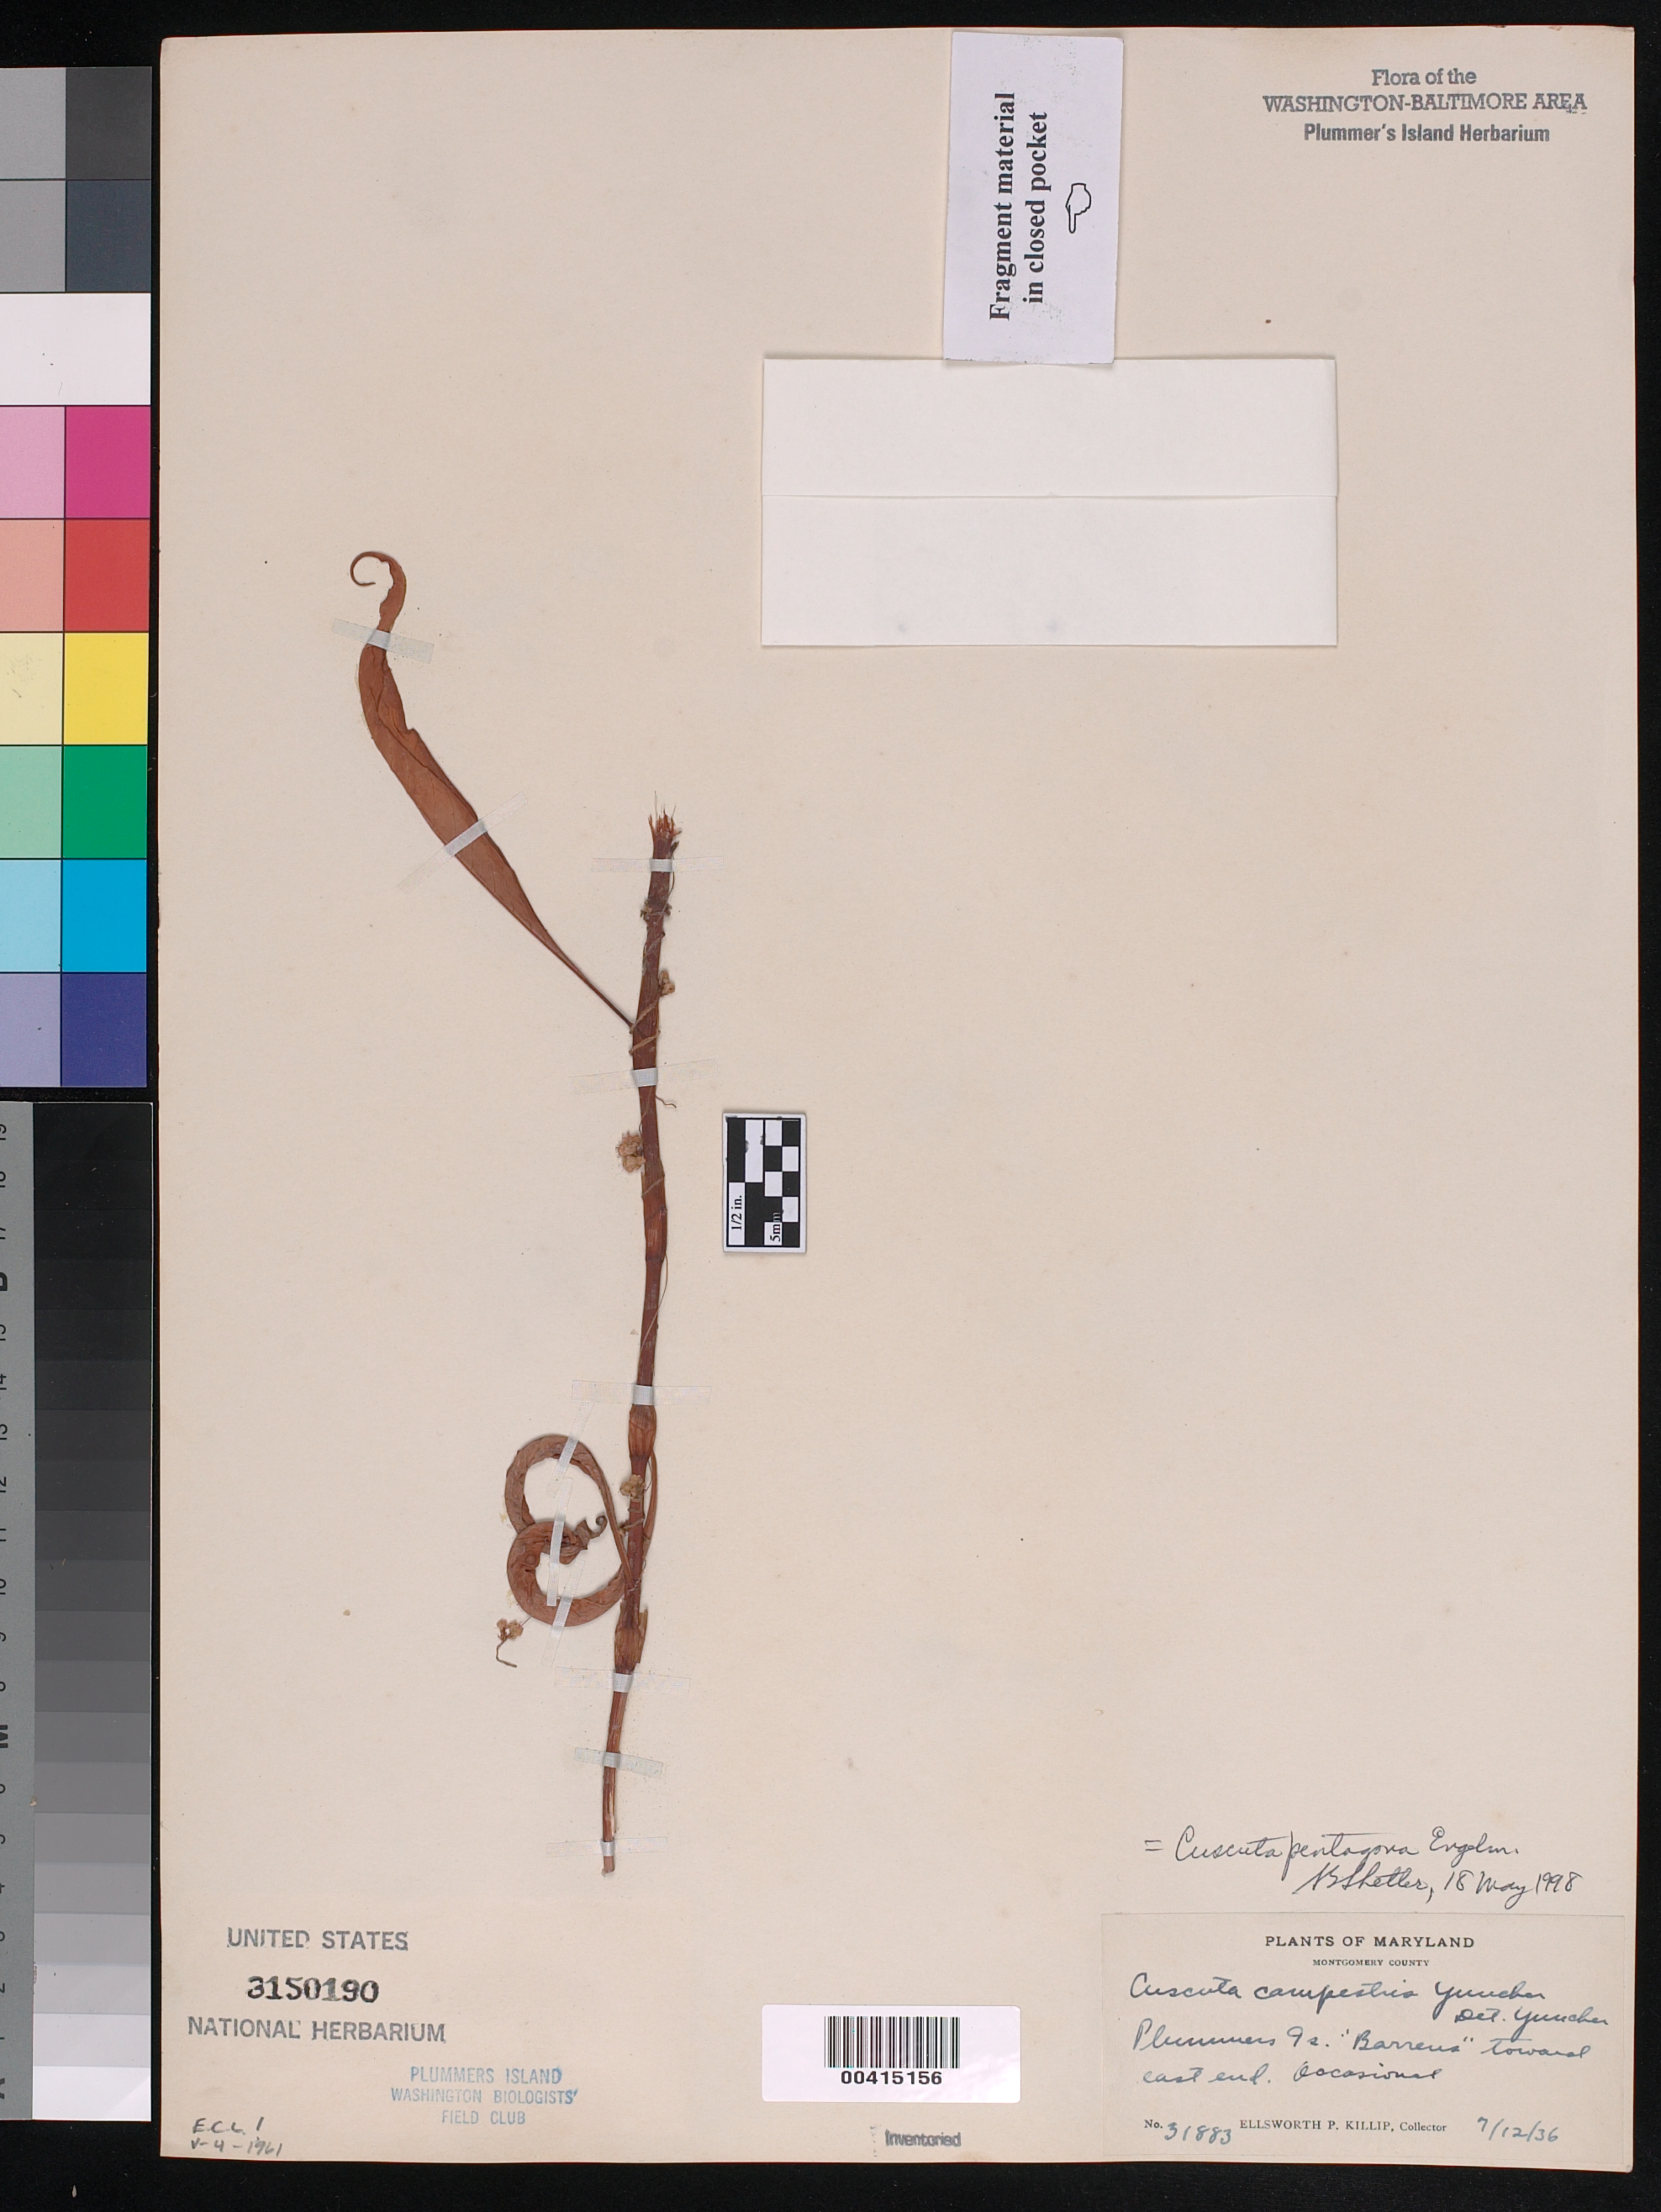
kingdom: Plantae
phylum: Tracheophyta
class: Magnoliopsida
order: Solanales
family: Convolvulaceae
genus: Cuscuta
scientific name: Cuscuta pentagona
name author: Engelm.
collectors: E. P. Killip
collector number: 31883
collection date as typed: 12 Jul 1936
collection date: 1936-07-12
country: United States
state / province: Maryland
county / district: Montgomery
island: Plummers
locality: Plummer's Island; "barrens" toward east end Plummers Island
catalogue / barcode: US 3150190